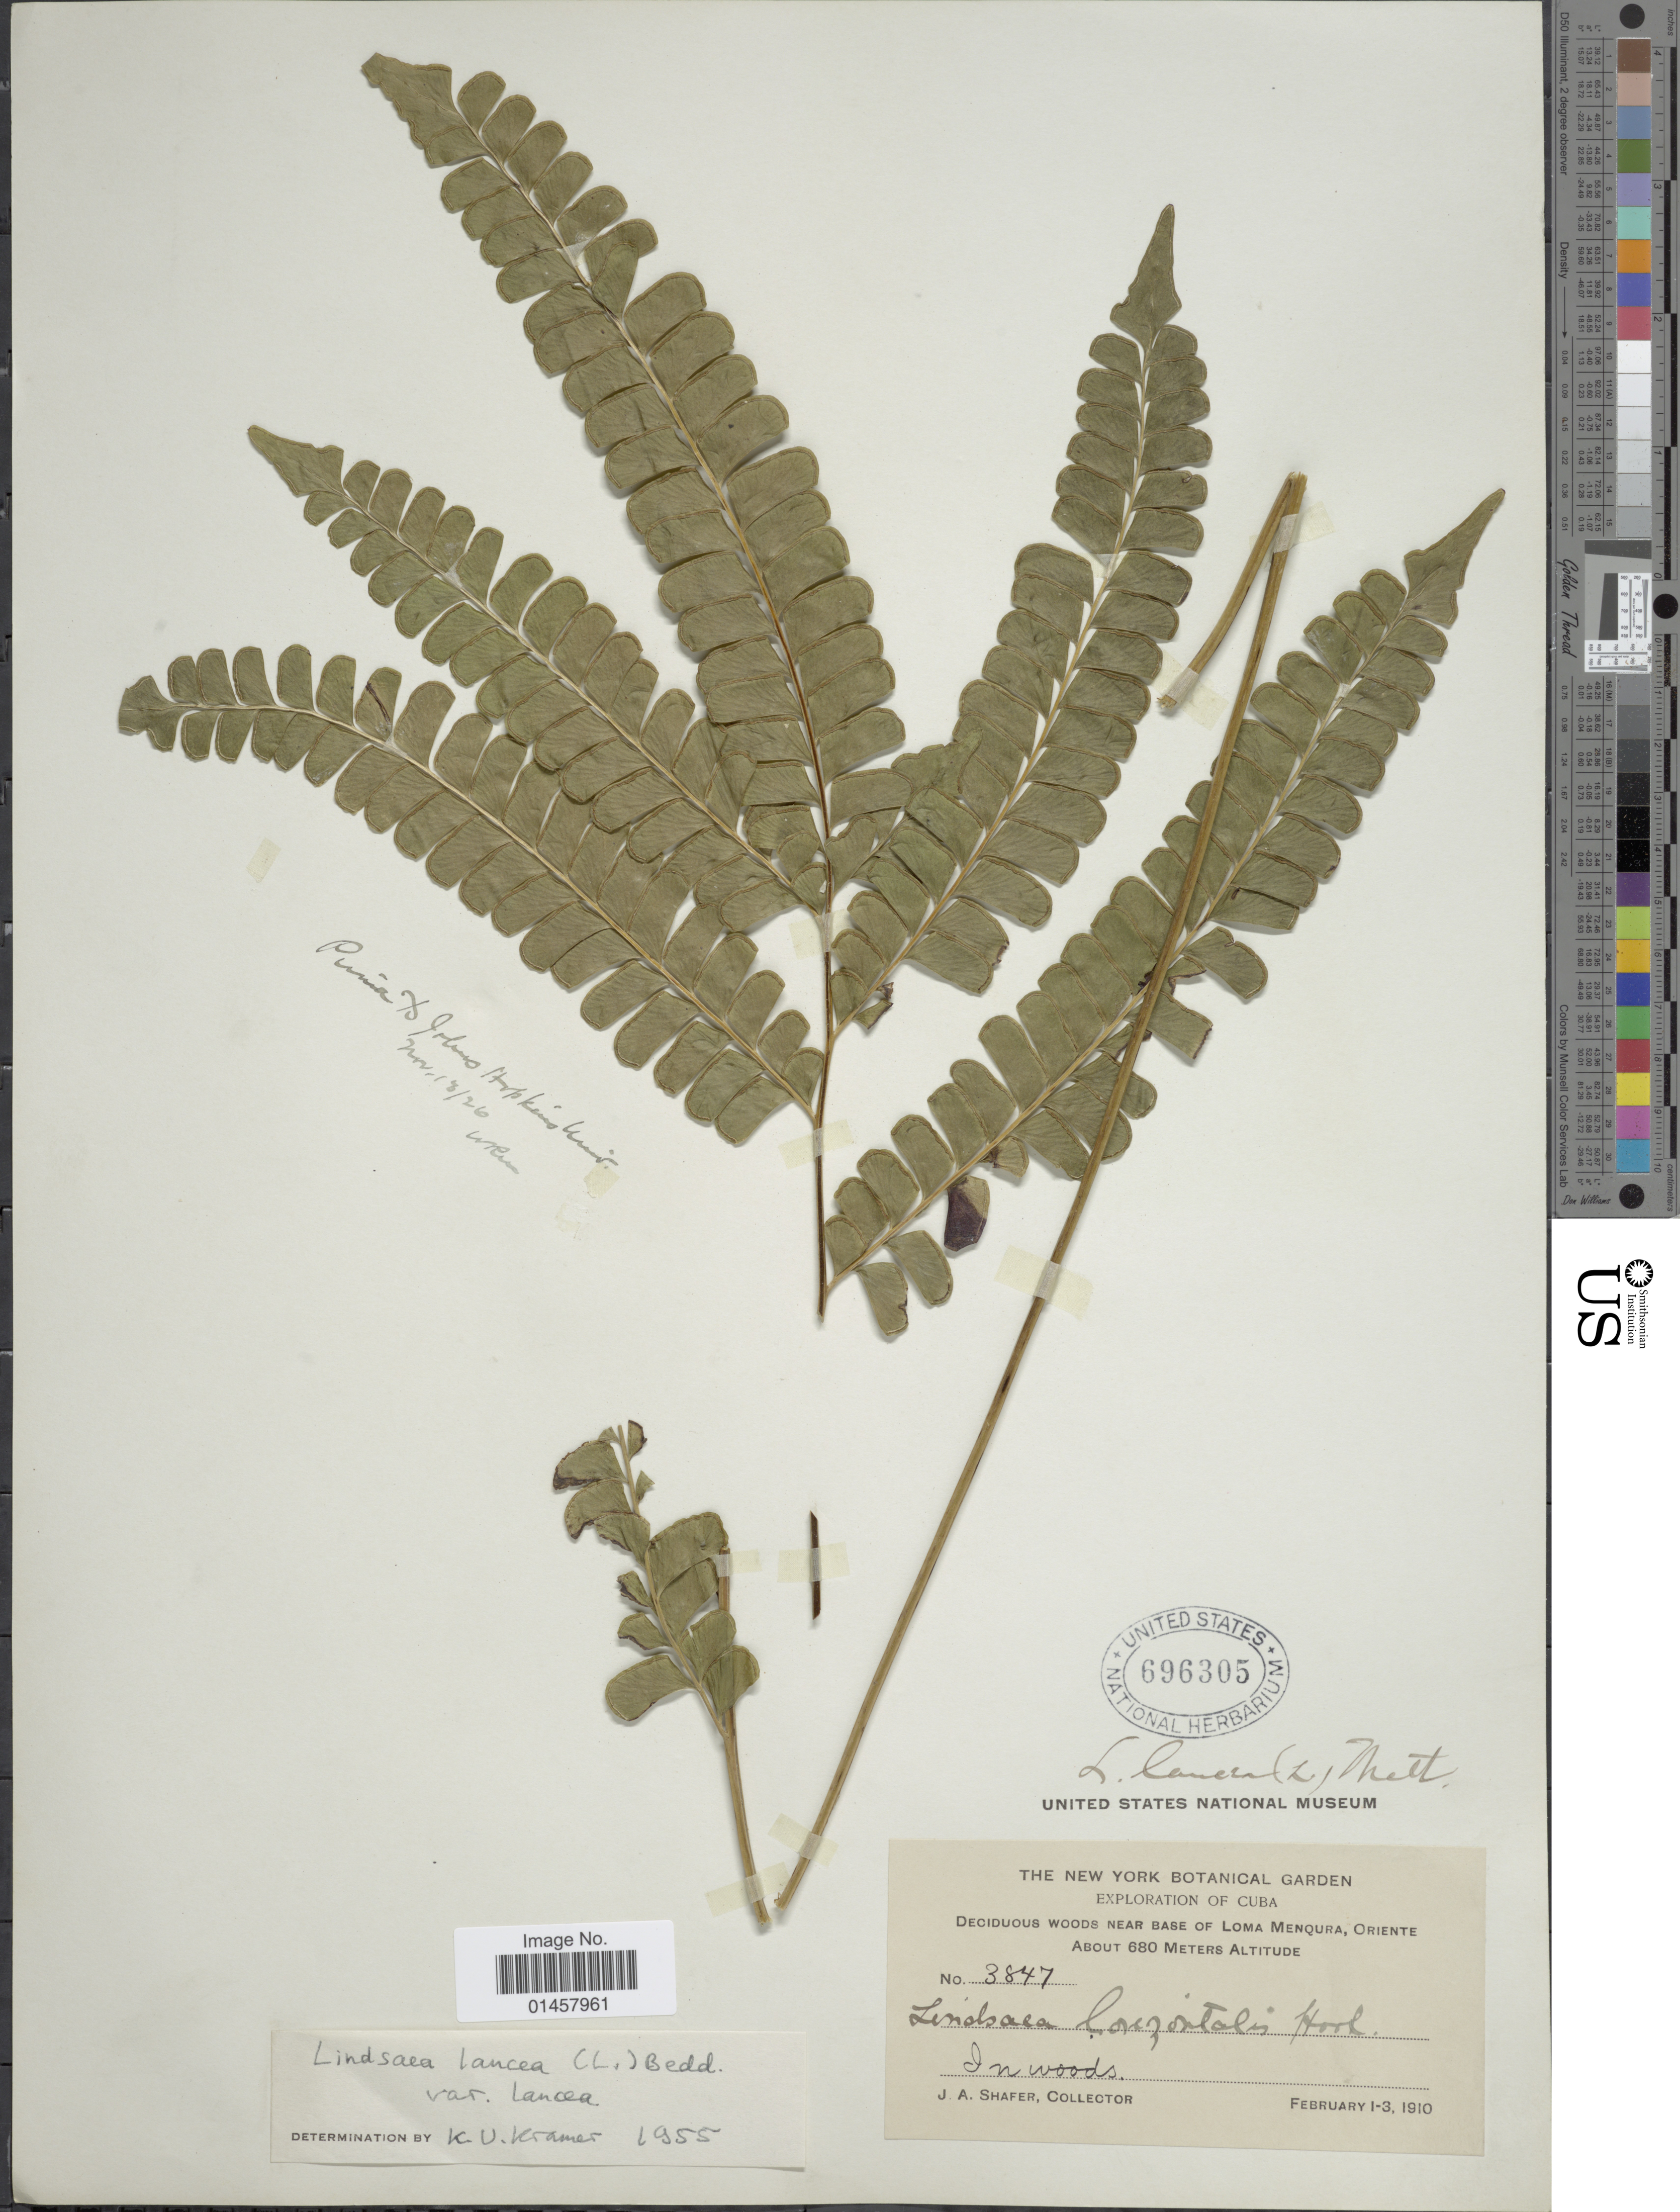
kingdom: Plantae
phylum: Tracheophyta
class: Polypodiopsida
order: Polypodiales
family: Lindsaeaceae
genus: Lindsaea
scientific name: Lindsaea lancea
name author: (L.) Bedd.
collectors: J. A. Shafer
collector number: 3847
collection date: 1910-02-01/1910-02-03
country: Cuba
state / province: Oriente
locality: Deciduous woods near base of Loma Menqura, Oriente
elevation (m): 680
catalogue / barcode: US 696305